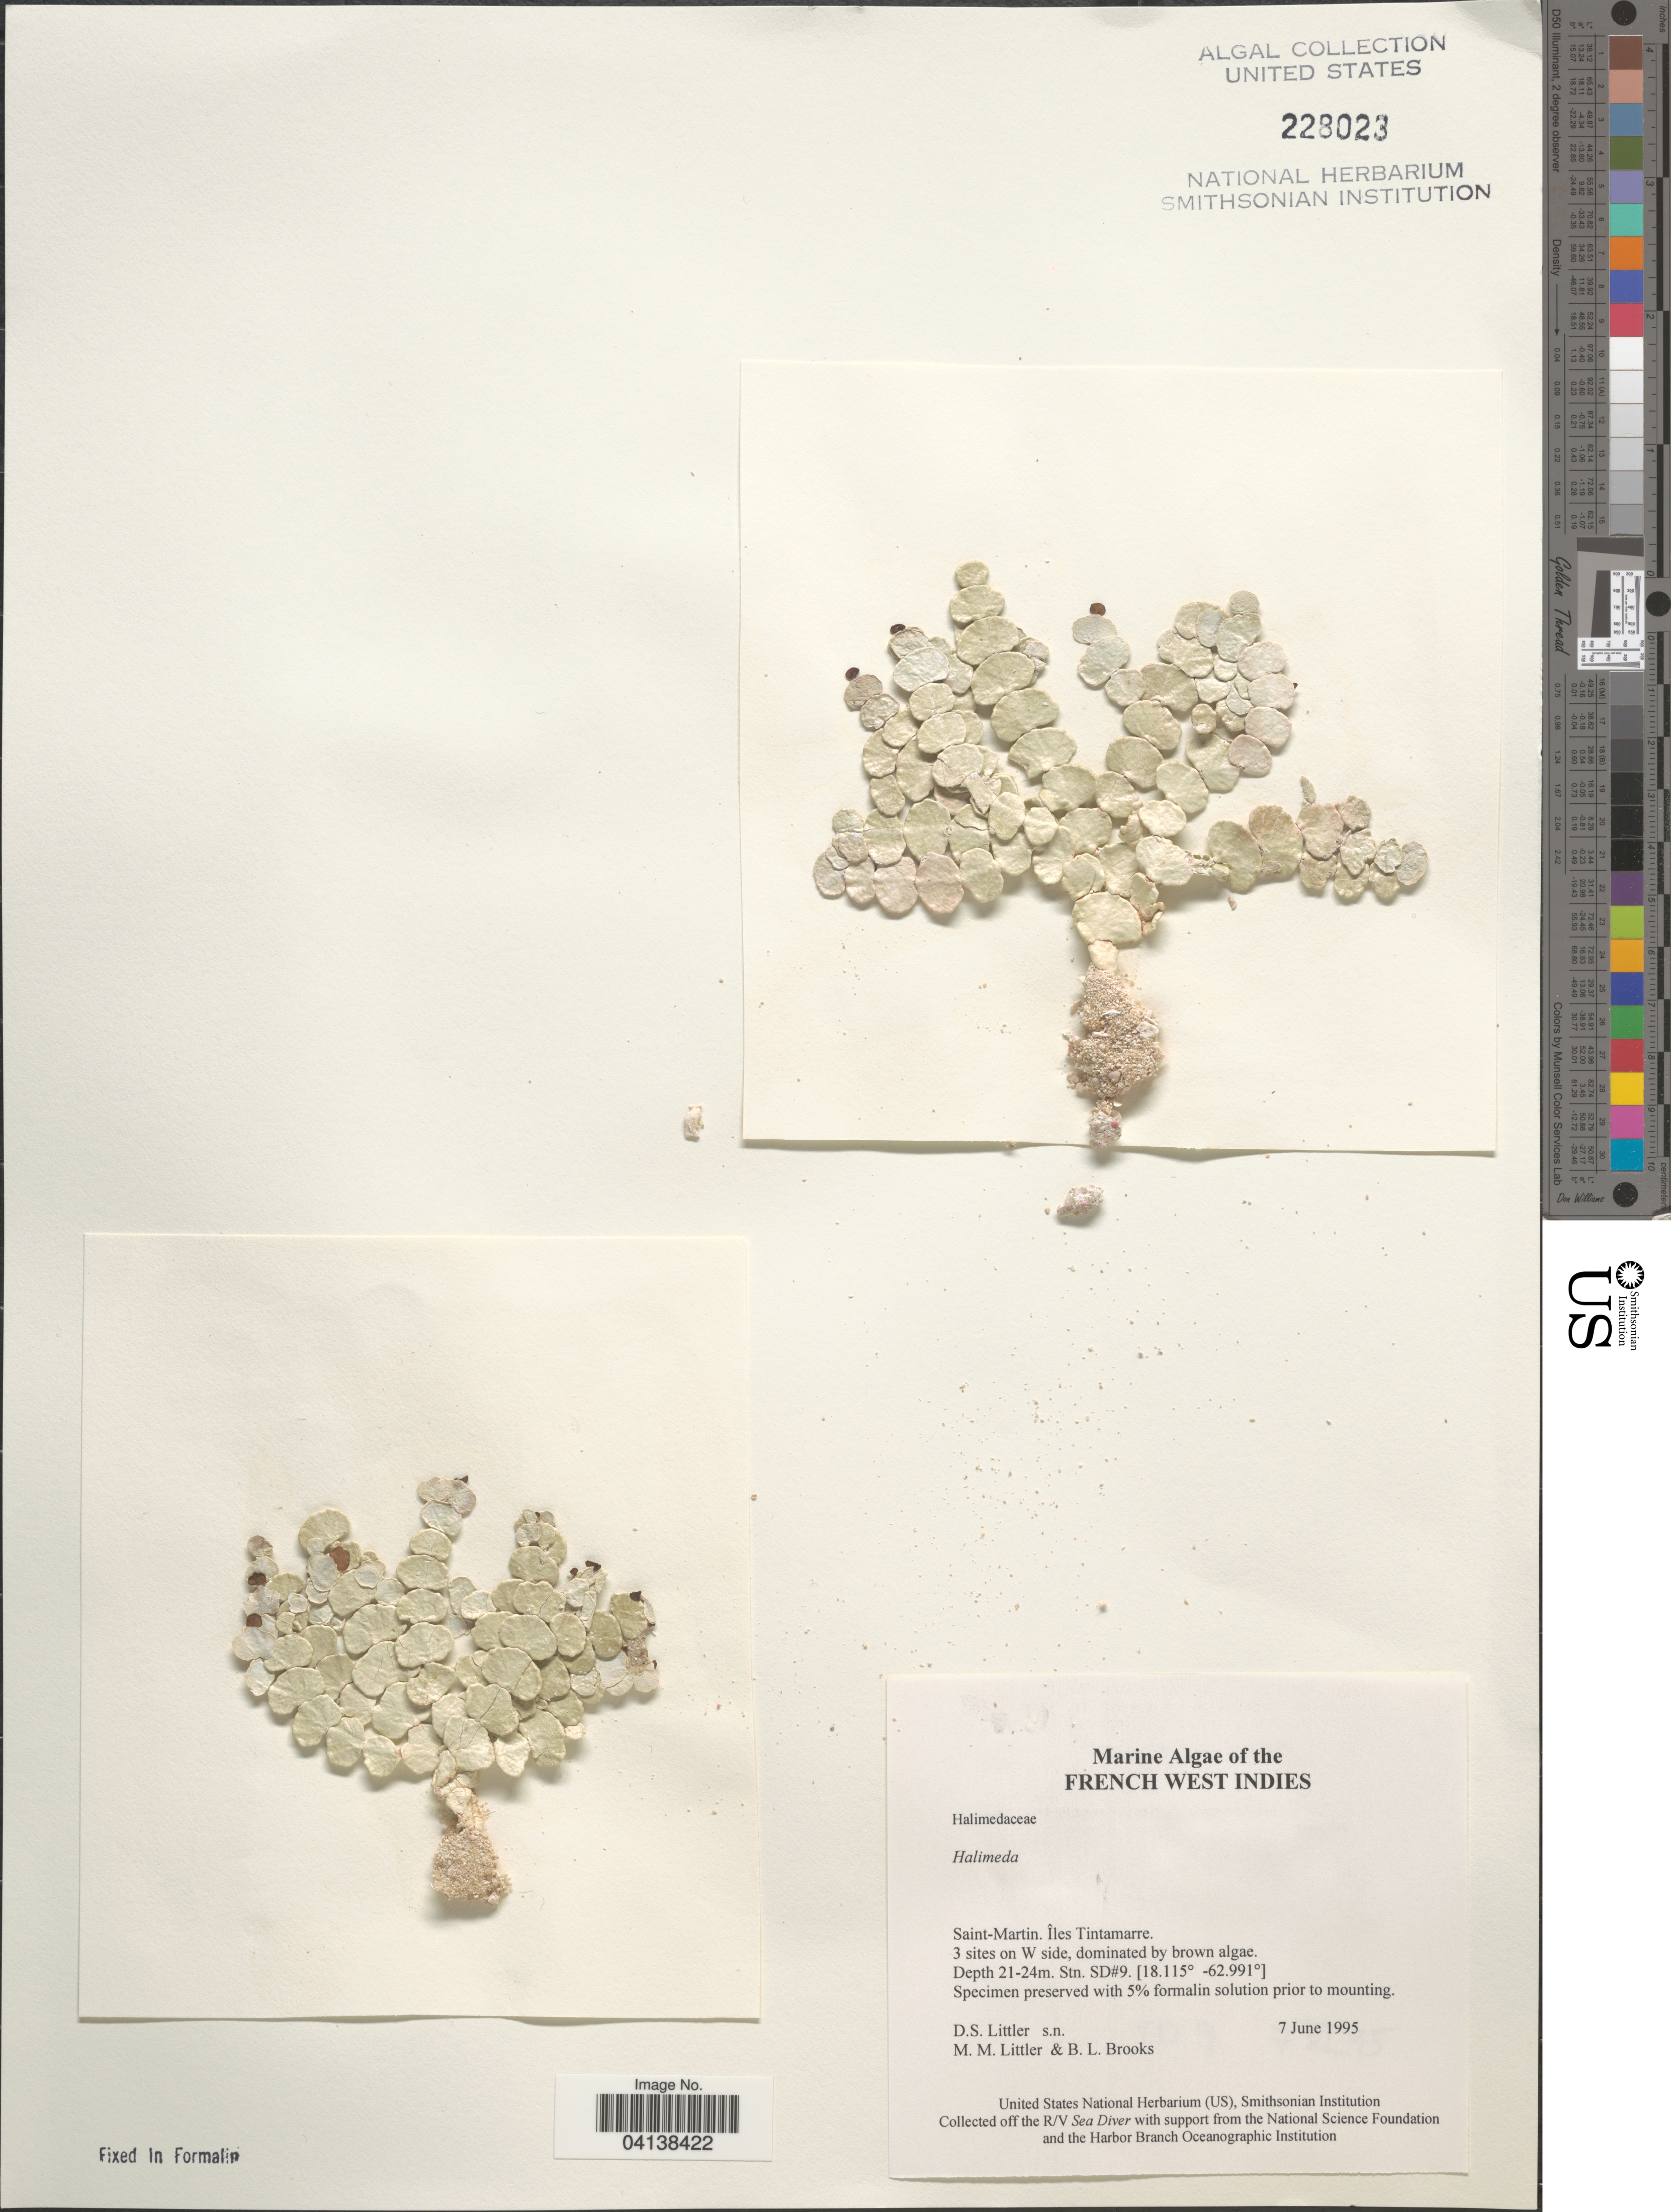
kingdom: Plantae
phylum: Chlorophyta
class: Ulvophyceae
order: Bryopsidales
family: Halimedaceae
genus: Halimeda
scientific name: Halimeda sp.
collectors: D. S. Littler & B. Brooks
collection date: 1995-06-07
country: Saint Martin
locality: French West Indies. Saint-Martin. Îles Tintamarre. 3 sites on W side. Stn. SD#9.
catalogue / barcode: US 228023